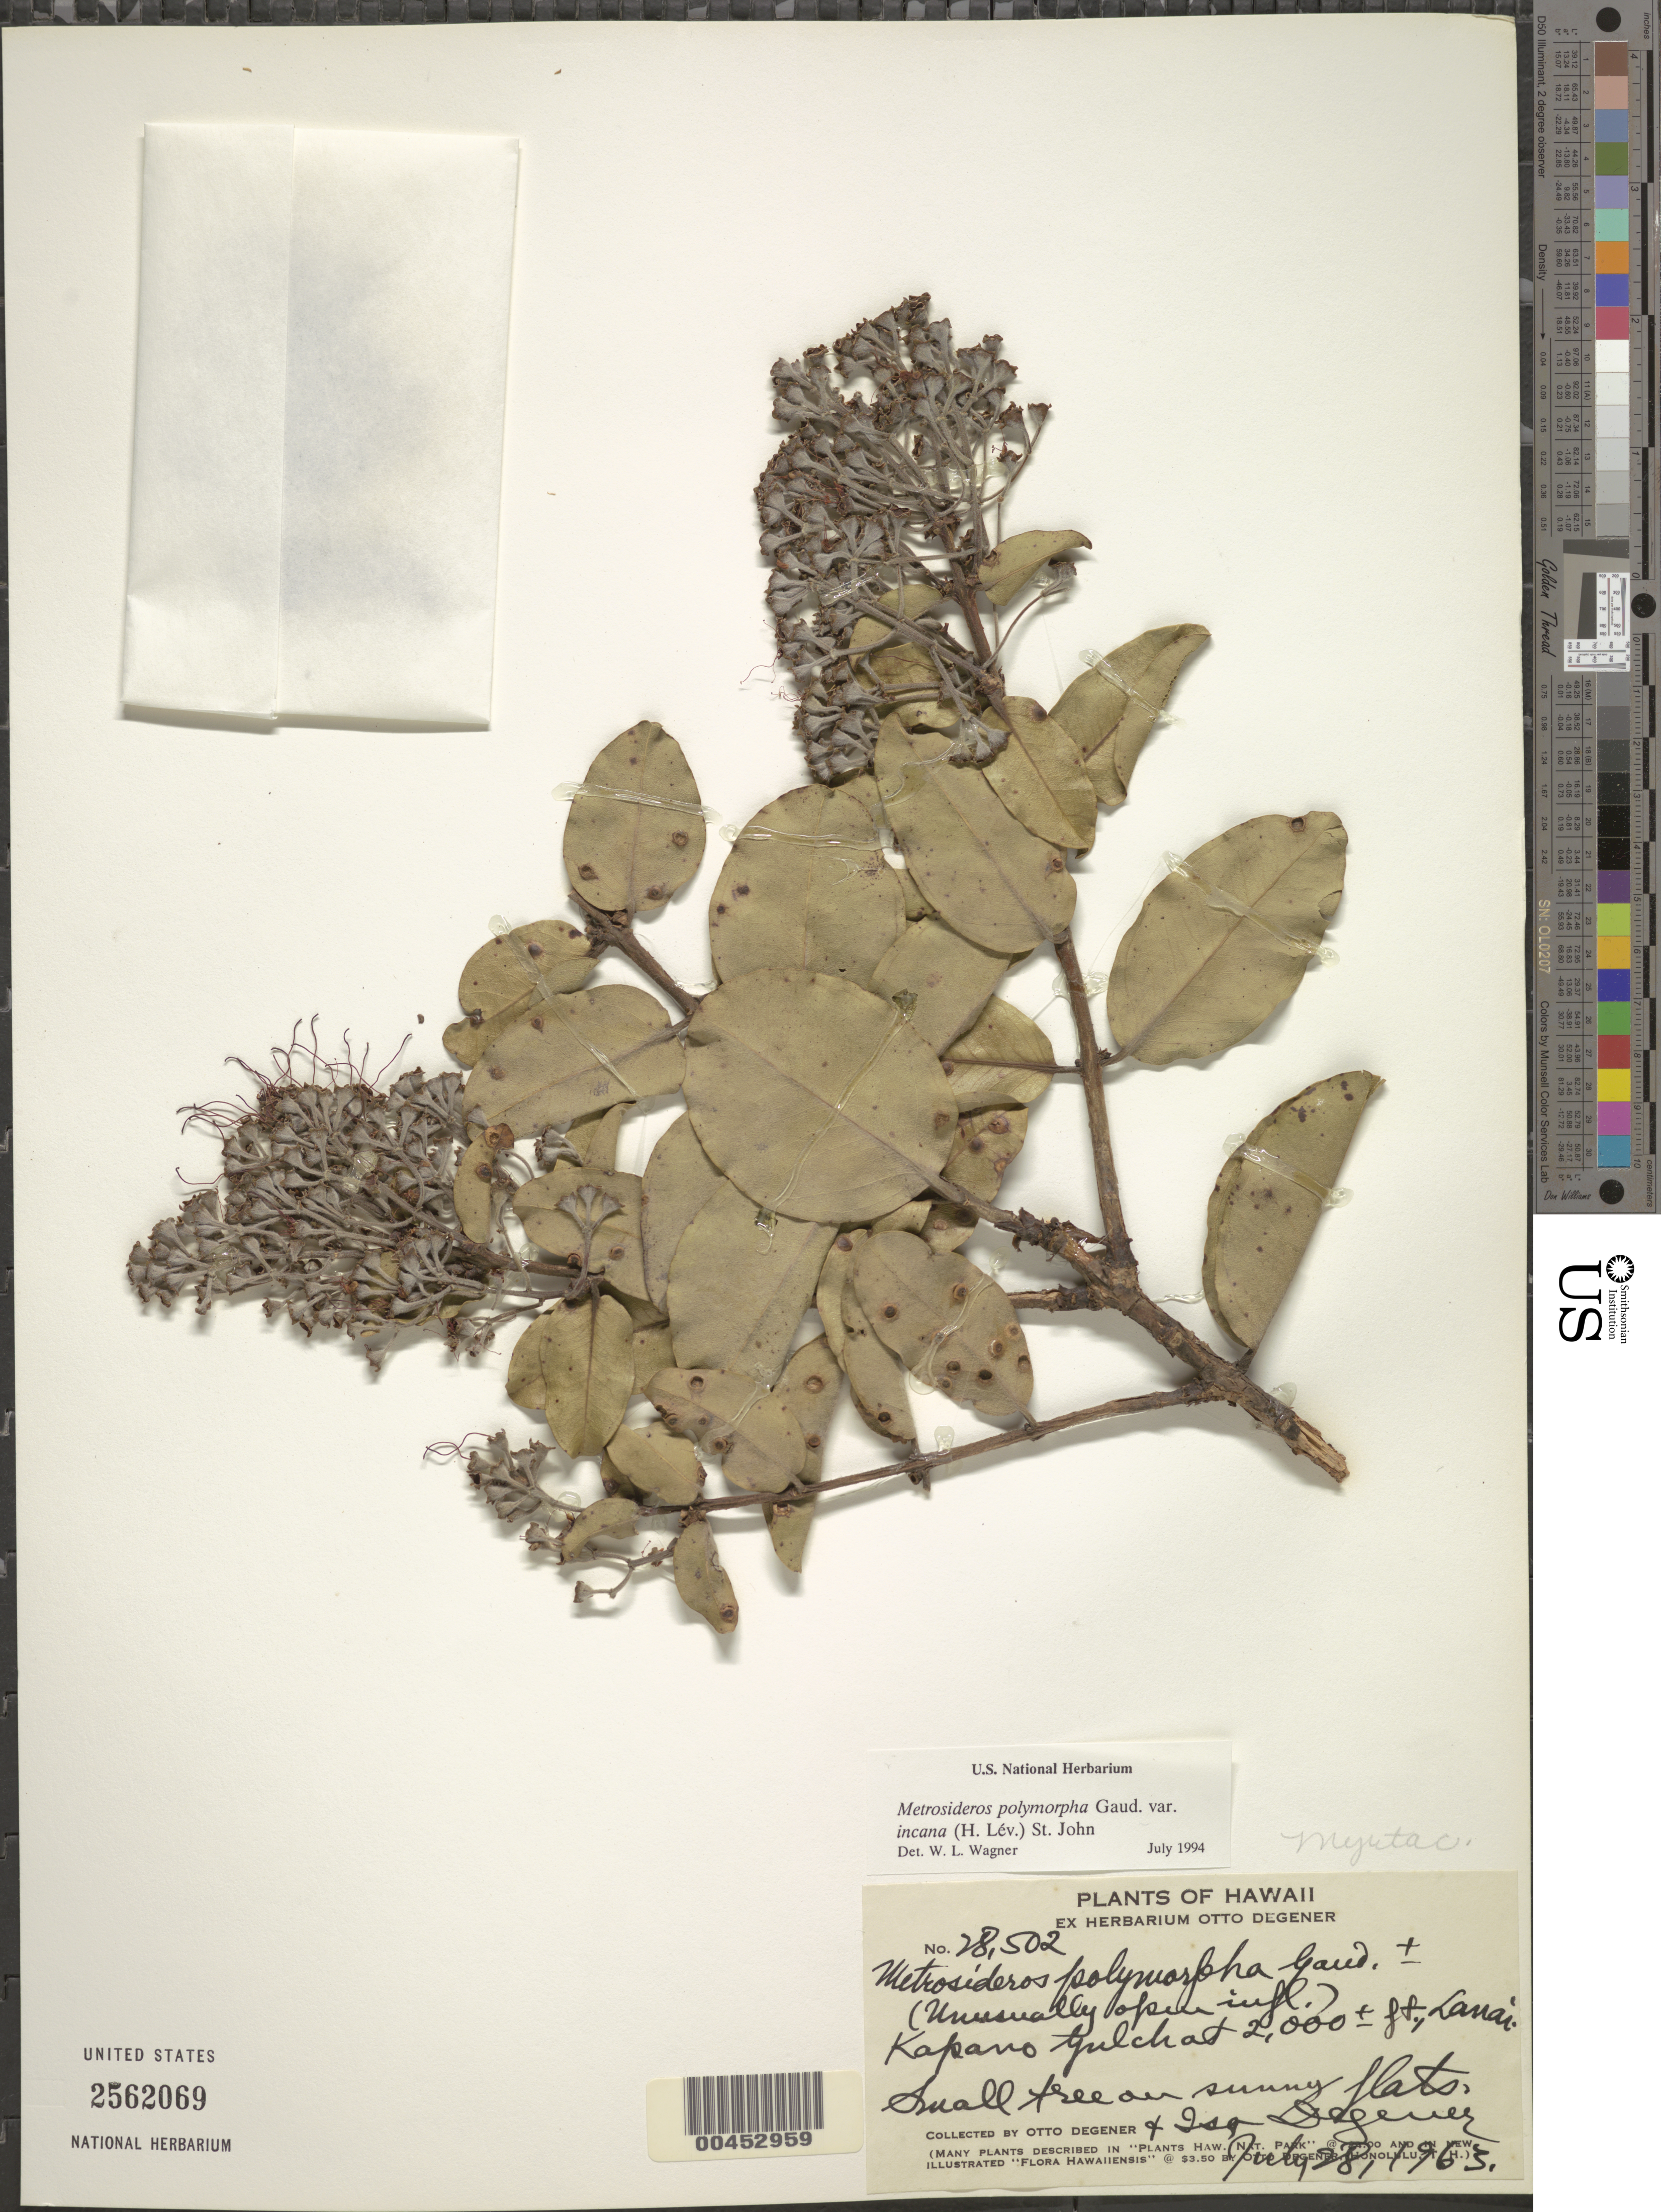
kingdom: Plantae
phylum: Tracheophyta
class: Magnoliopsida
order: Myrtales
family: Myrtaceae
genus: Metrosideros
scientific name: Metrosideros polymorpha var. incana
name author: H. St. John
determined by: Wagner, W. L., (BOT), Smithsonian Institution - National Museum of Natural History (UNITED STATES)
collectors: O. Degener & I. Degener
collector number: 28502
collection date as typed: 28 Jul 1963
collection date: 1963-07-28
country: United States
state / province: Hawaii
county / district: Maui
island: Lana'i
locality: Kapano Gulch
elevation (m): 610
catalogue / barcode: US 2562069